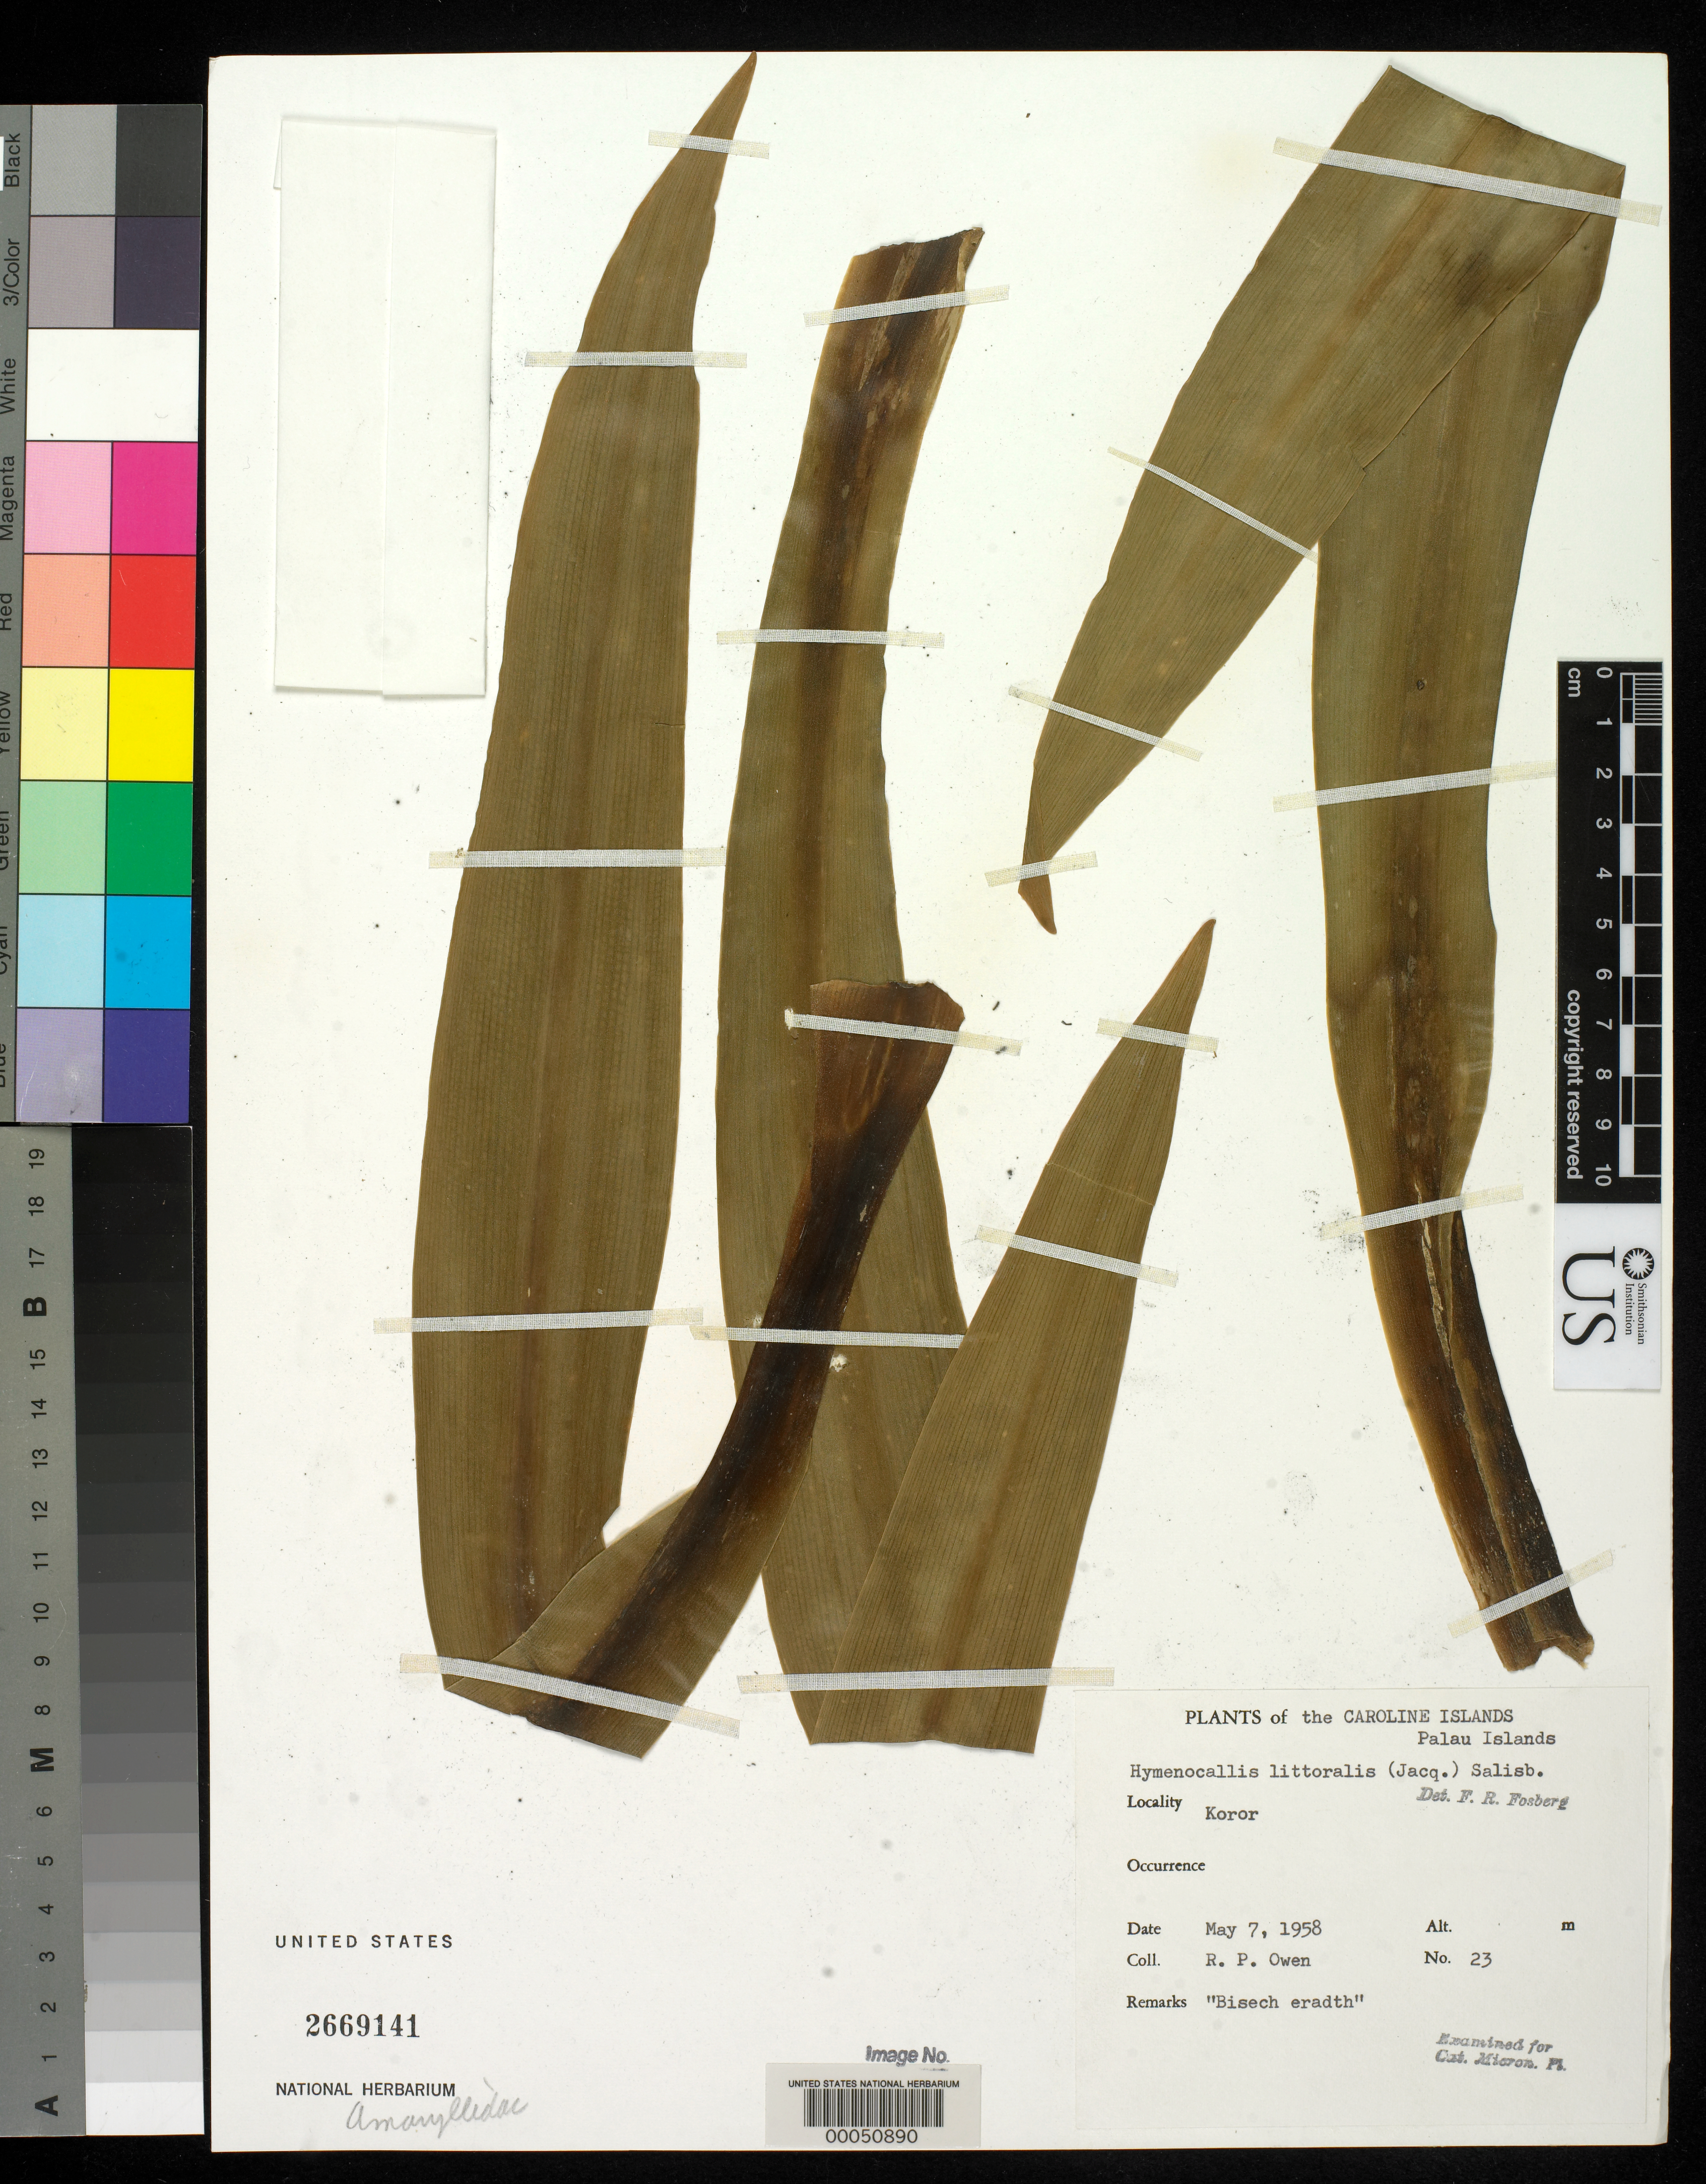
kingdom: Plantae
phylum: Tracheophyta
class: Liliopsida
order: Asparagales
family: Amaryllidaceae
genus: Hymenocallis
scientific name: Hymenocallis littoralis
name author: (Jacq.) Salisb.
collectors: R. Owen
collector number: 23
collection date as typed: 07 May 1958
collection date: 1958-05-07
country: Palau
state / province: Koror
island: Oreor (Koror)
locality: Koror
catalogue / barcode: US 2669141